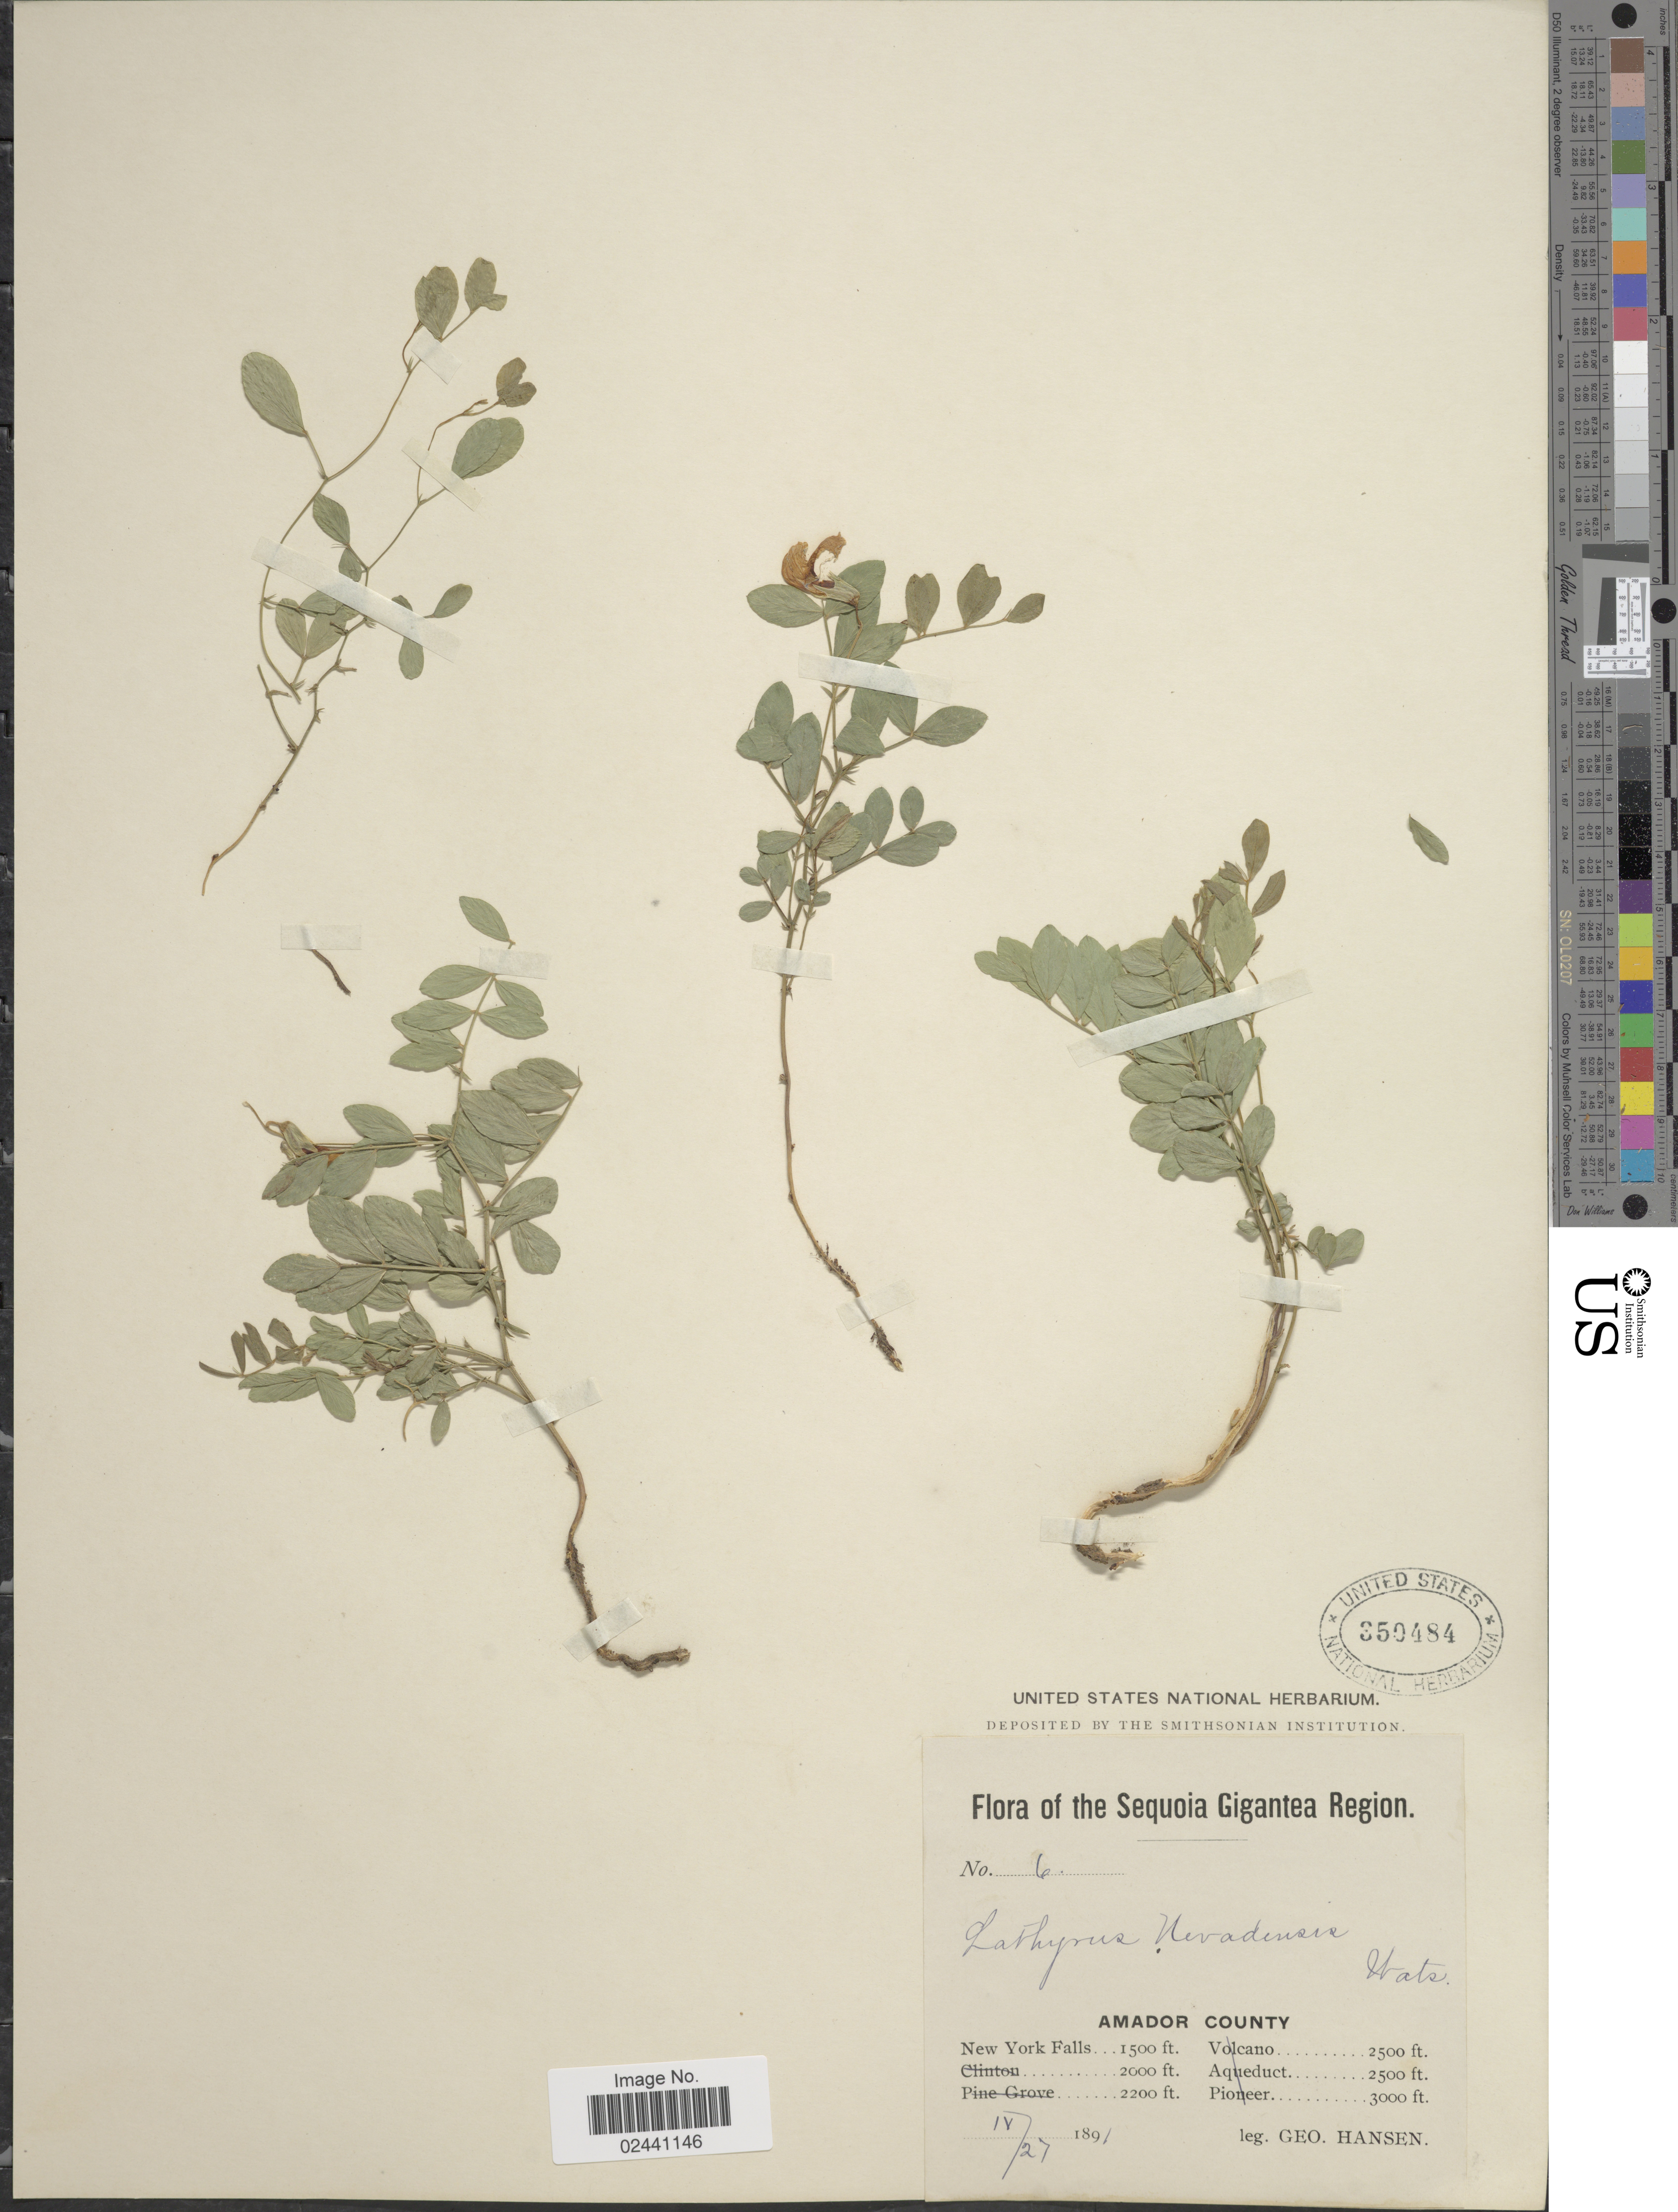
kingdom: Plantae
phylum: Tracheophyta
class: Magnoliopsida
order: Fabales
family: Fabaceae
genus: Lathyrus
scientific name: Lathyrus nevadensis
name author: S. Watson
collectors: G. Hansen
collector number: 6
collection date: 1891-04-27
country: United States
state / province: California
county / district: Amador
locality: Sequoia Gigantea Region. Amador County. New York Falls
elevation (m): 457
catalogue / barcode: US 350484